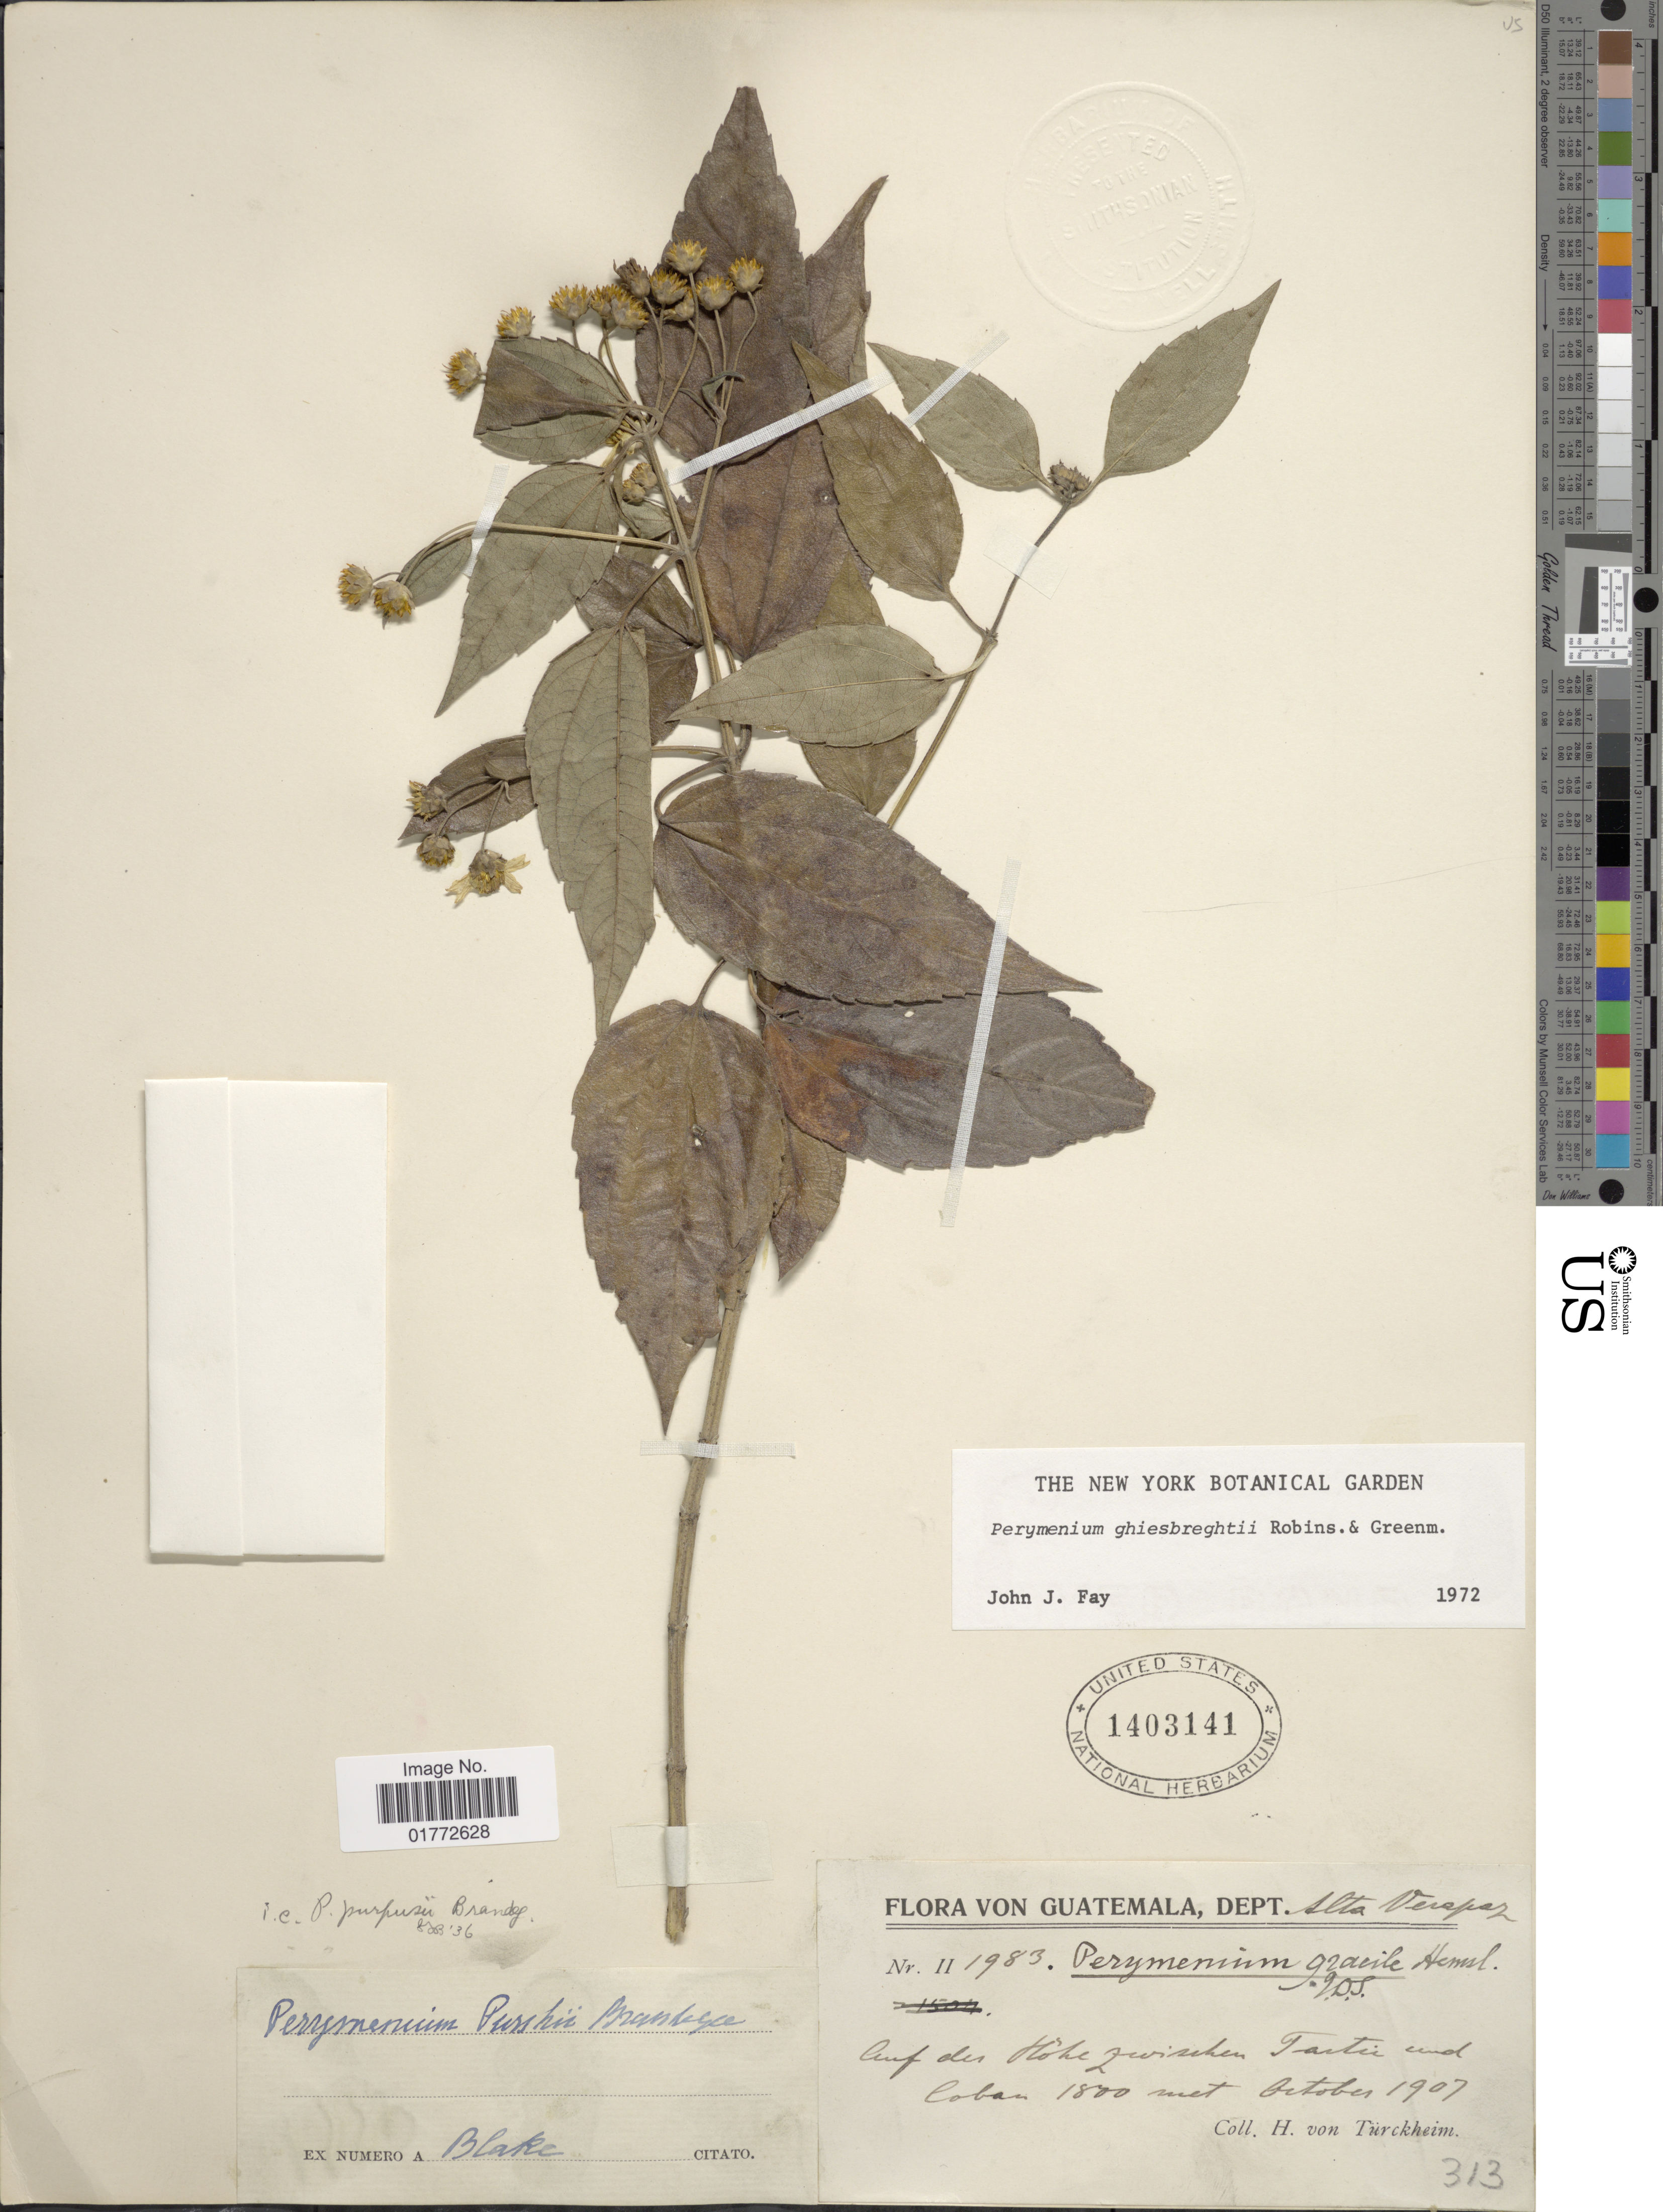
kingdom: Plantae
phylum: Tracheophyta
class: Magnoliopsida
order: Asterales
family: Asteraceae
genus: Perymenium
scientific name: Perymenium ghiesbreghtii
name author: B.L. Rob. & Greenm.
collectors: H. von Türckheim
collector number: II1983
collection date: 1907-10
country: Guatemala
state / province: Alta Verapaz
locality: Auf der höhe zwischen Tactic und Cobán [on the height/elevation between Tactic and Cobán]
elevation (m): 1800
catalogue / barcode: US 1403141